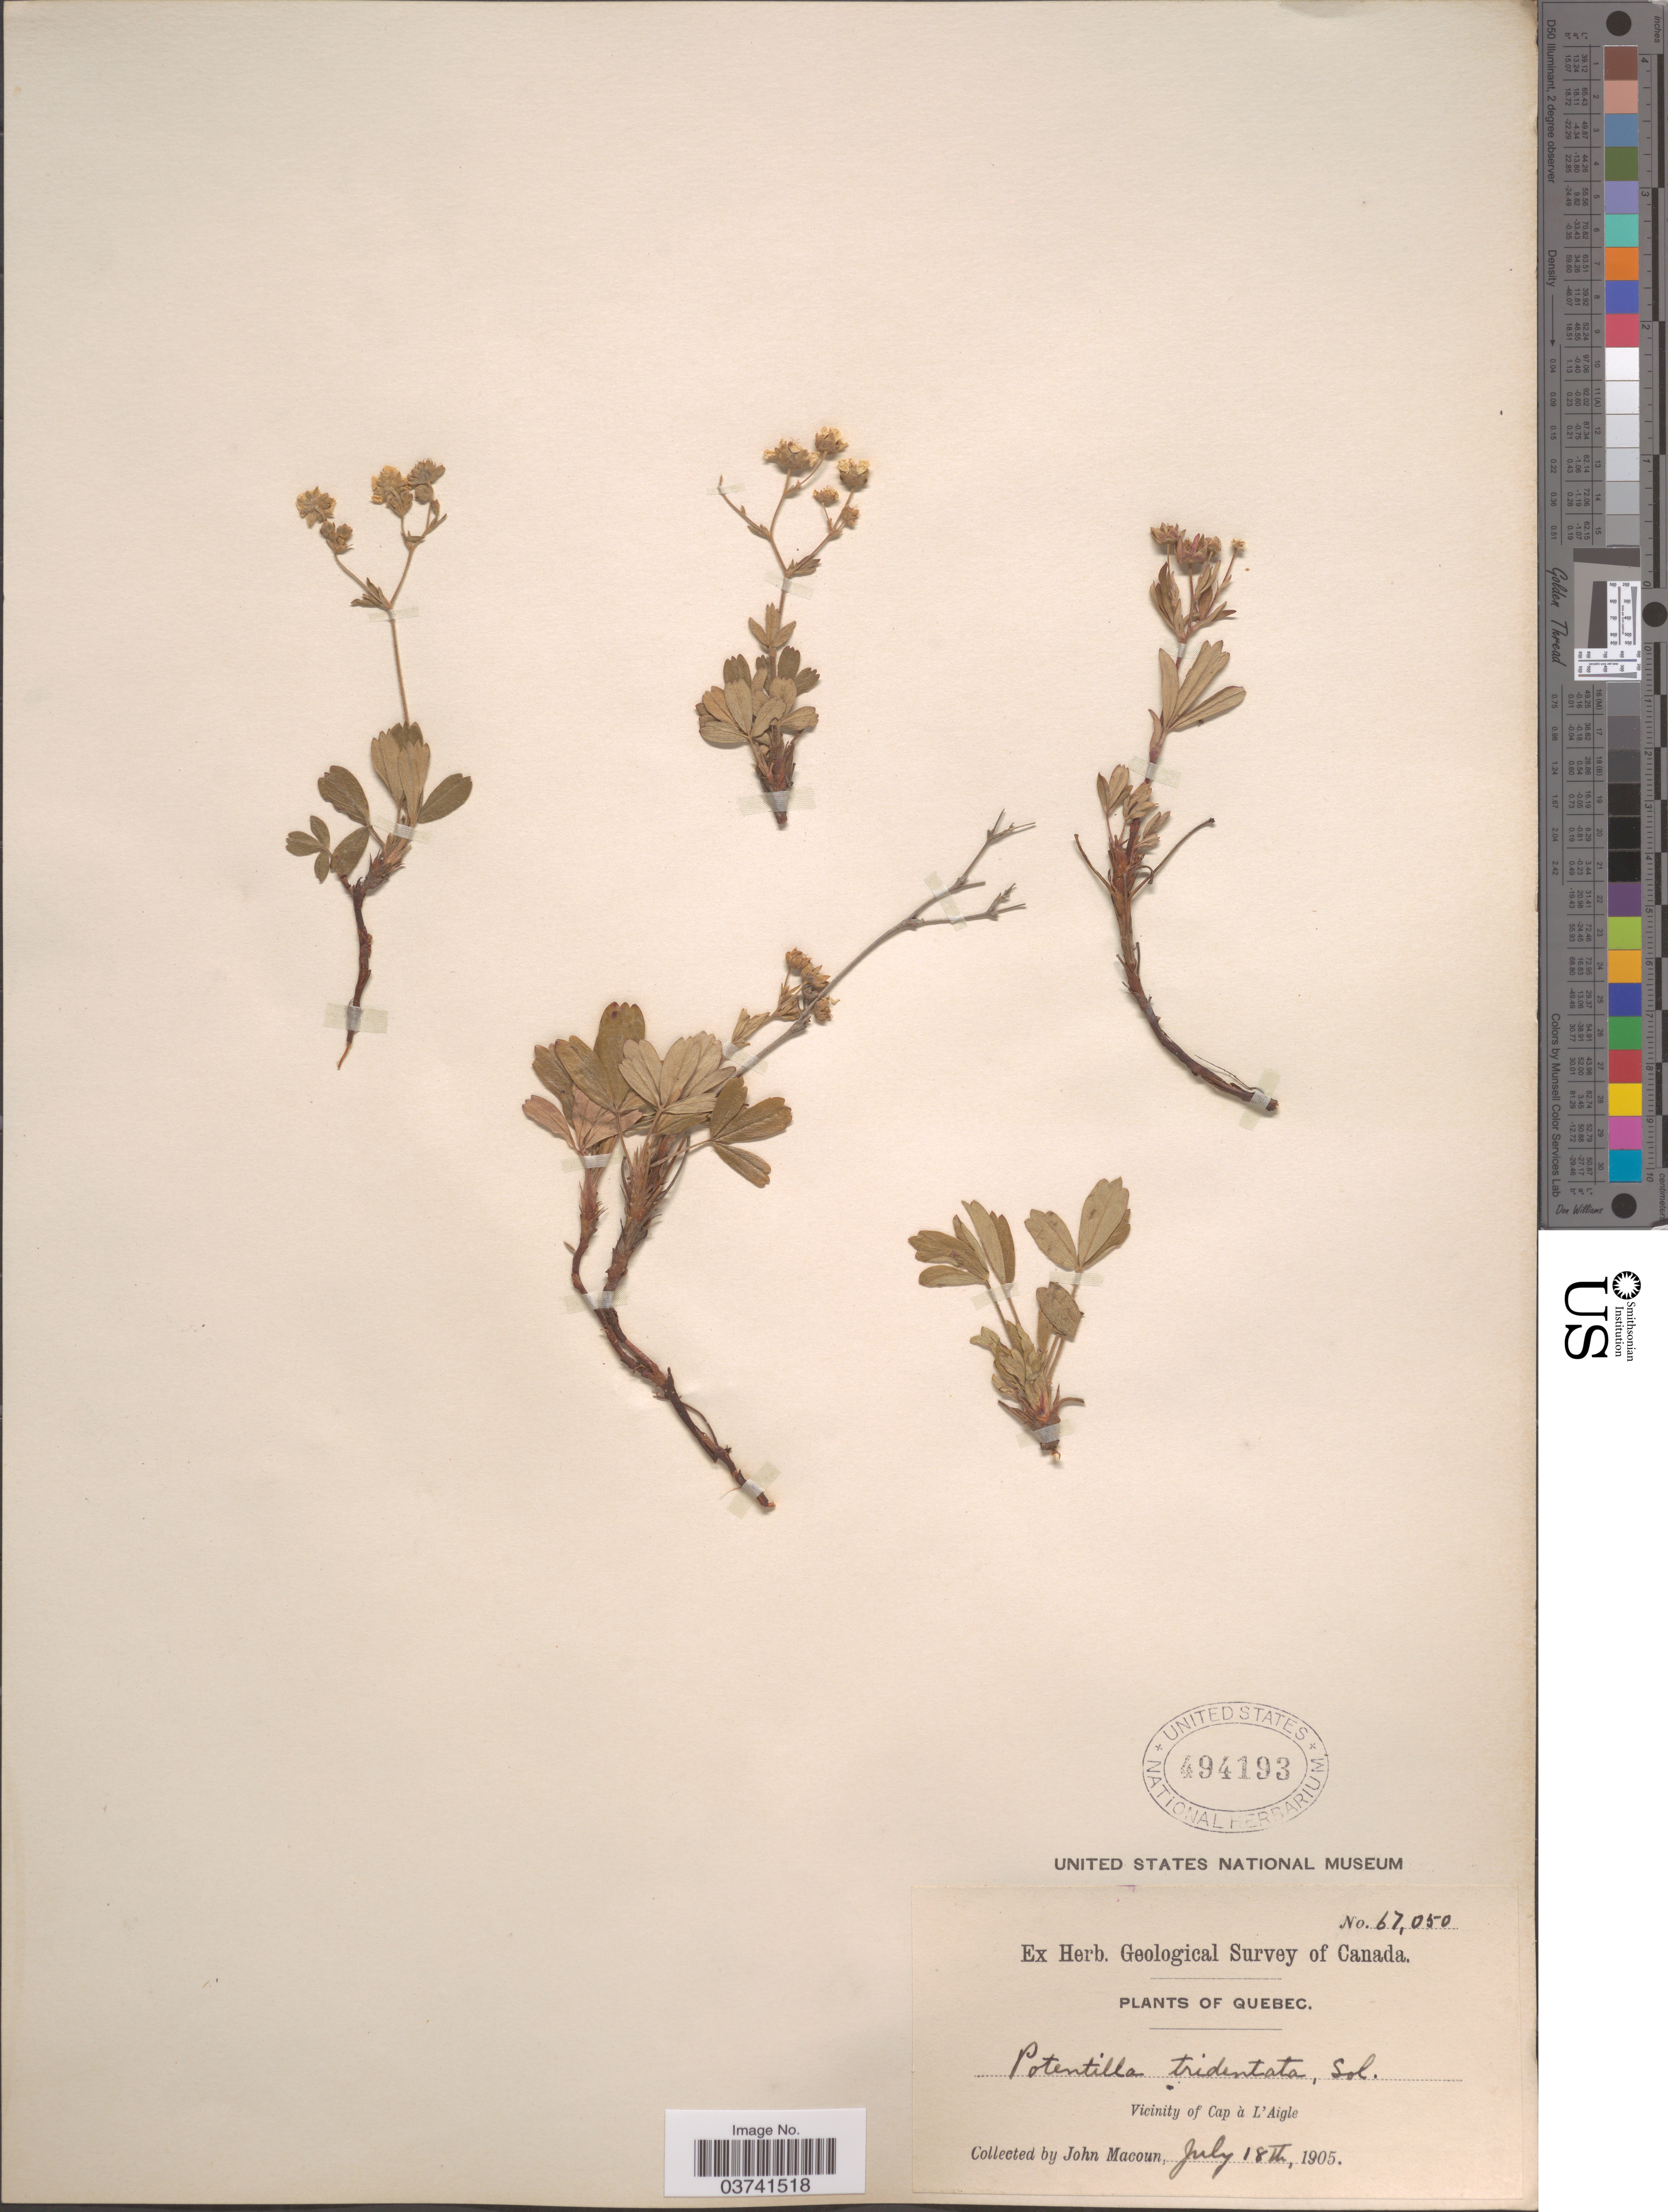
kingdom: Plantae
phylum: Tracheophyta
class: Magnoliopsida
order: Rosales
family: Rosaceae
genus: Potentilla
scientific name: Potentilla tridentata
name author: Aiton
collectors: J. Macoun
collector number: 67050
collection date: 1905-07-18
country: Canada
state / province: Quebec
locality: Vicinity of Cap à L'Aigle.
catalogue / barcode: US 494193